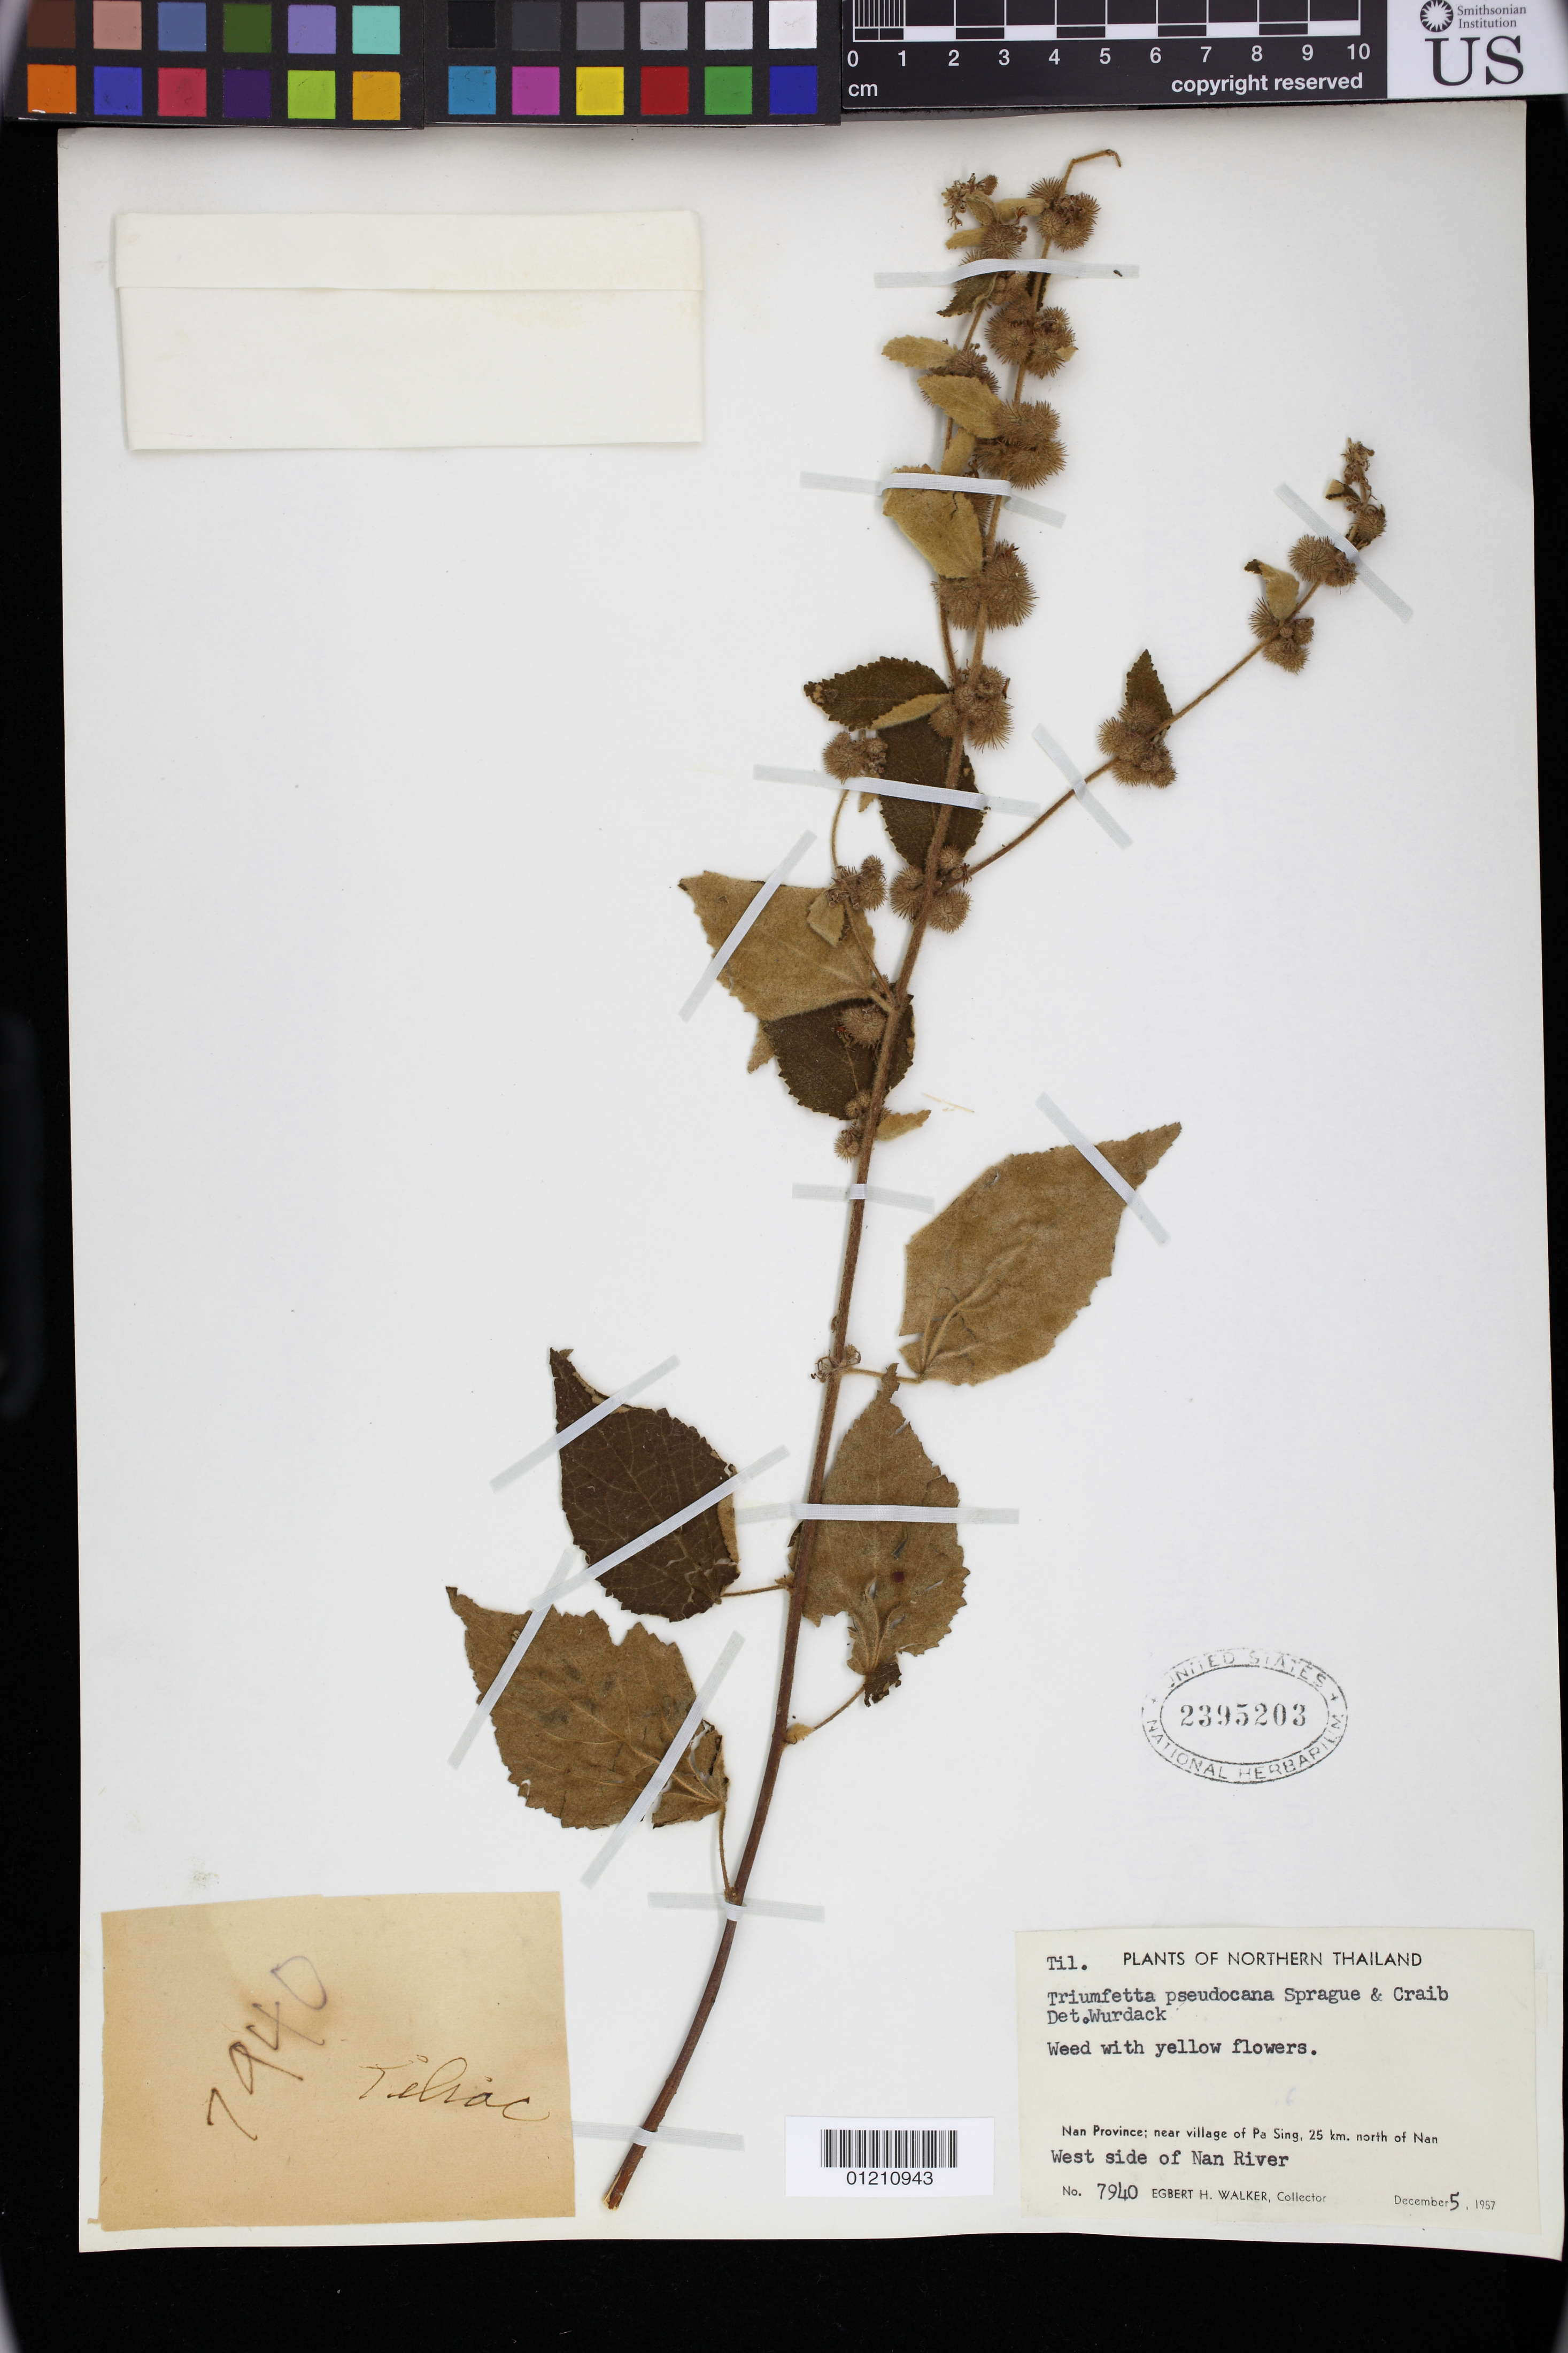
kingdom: Plantae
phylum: Tracheophyta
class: Magnoliopsida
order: Malvales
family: Malvaceae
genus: Triumfetta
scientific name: Triumfetta pseudocana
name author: Sprague & Craib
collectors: E. H. Walker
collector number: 7940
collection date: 1957-12-05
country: Thailand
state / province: Nan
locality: Nan Province; near village of Pa Sing, 25 km north of Nan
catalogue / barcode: US 2395203